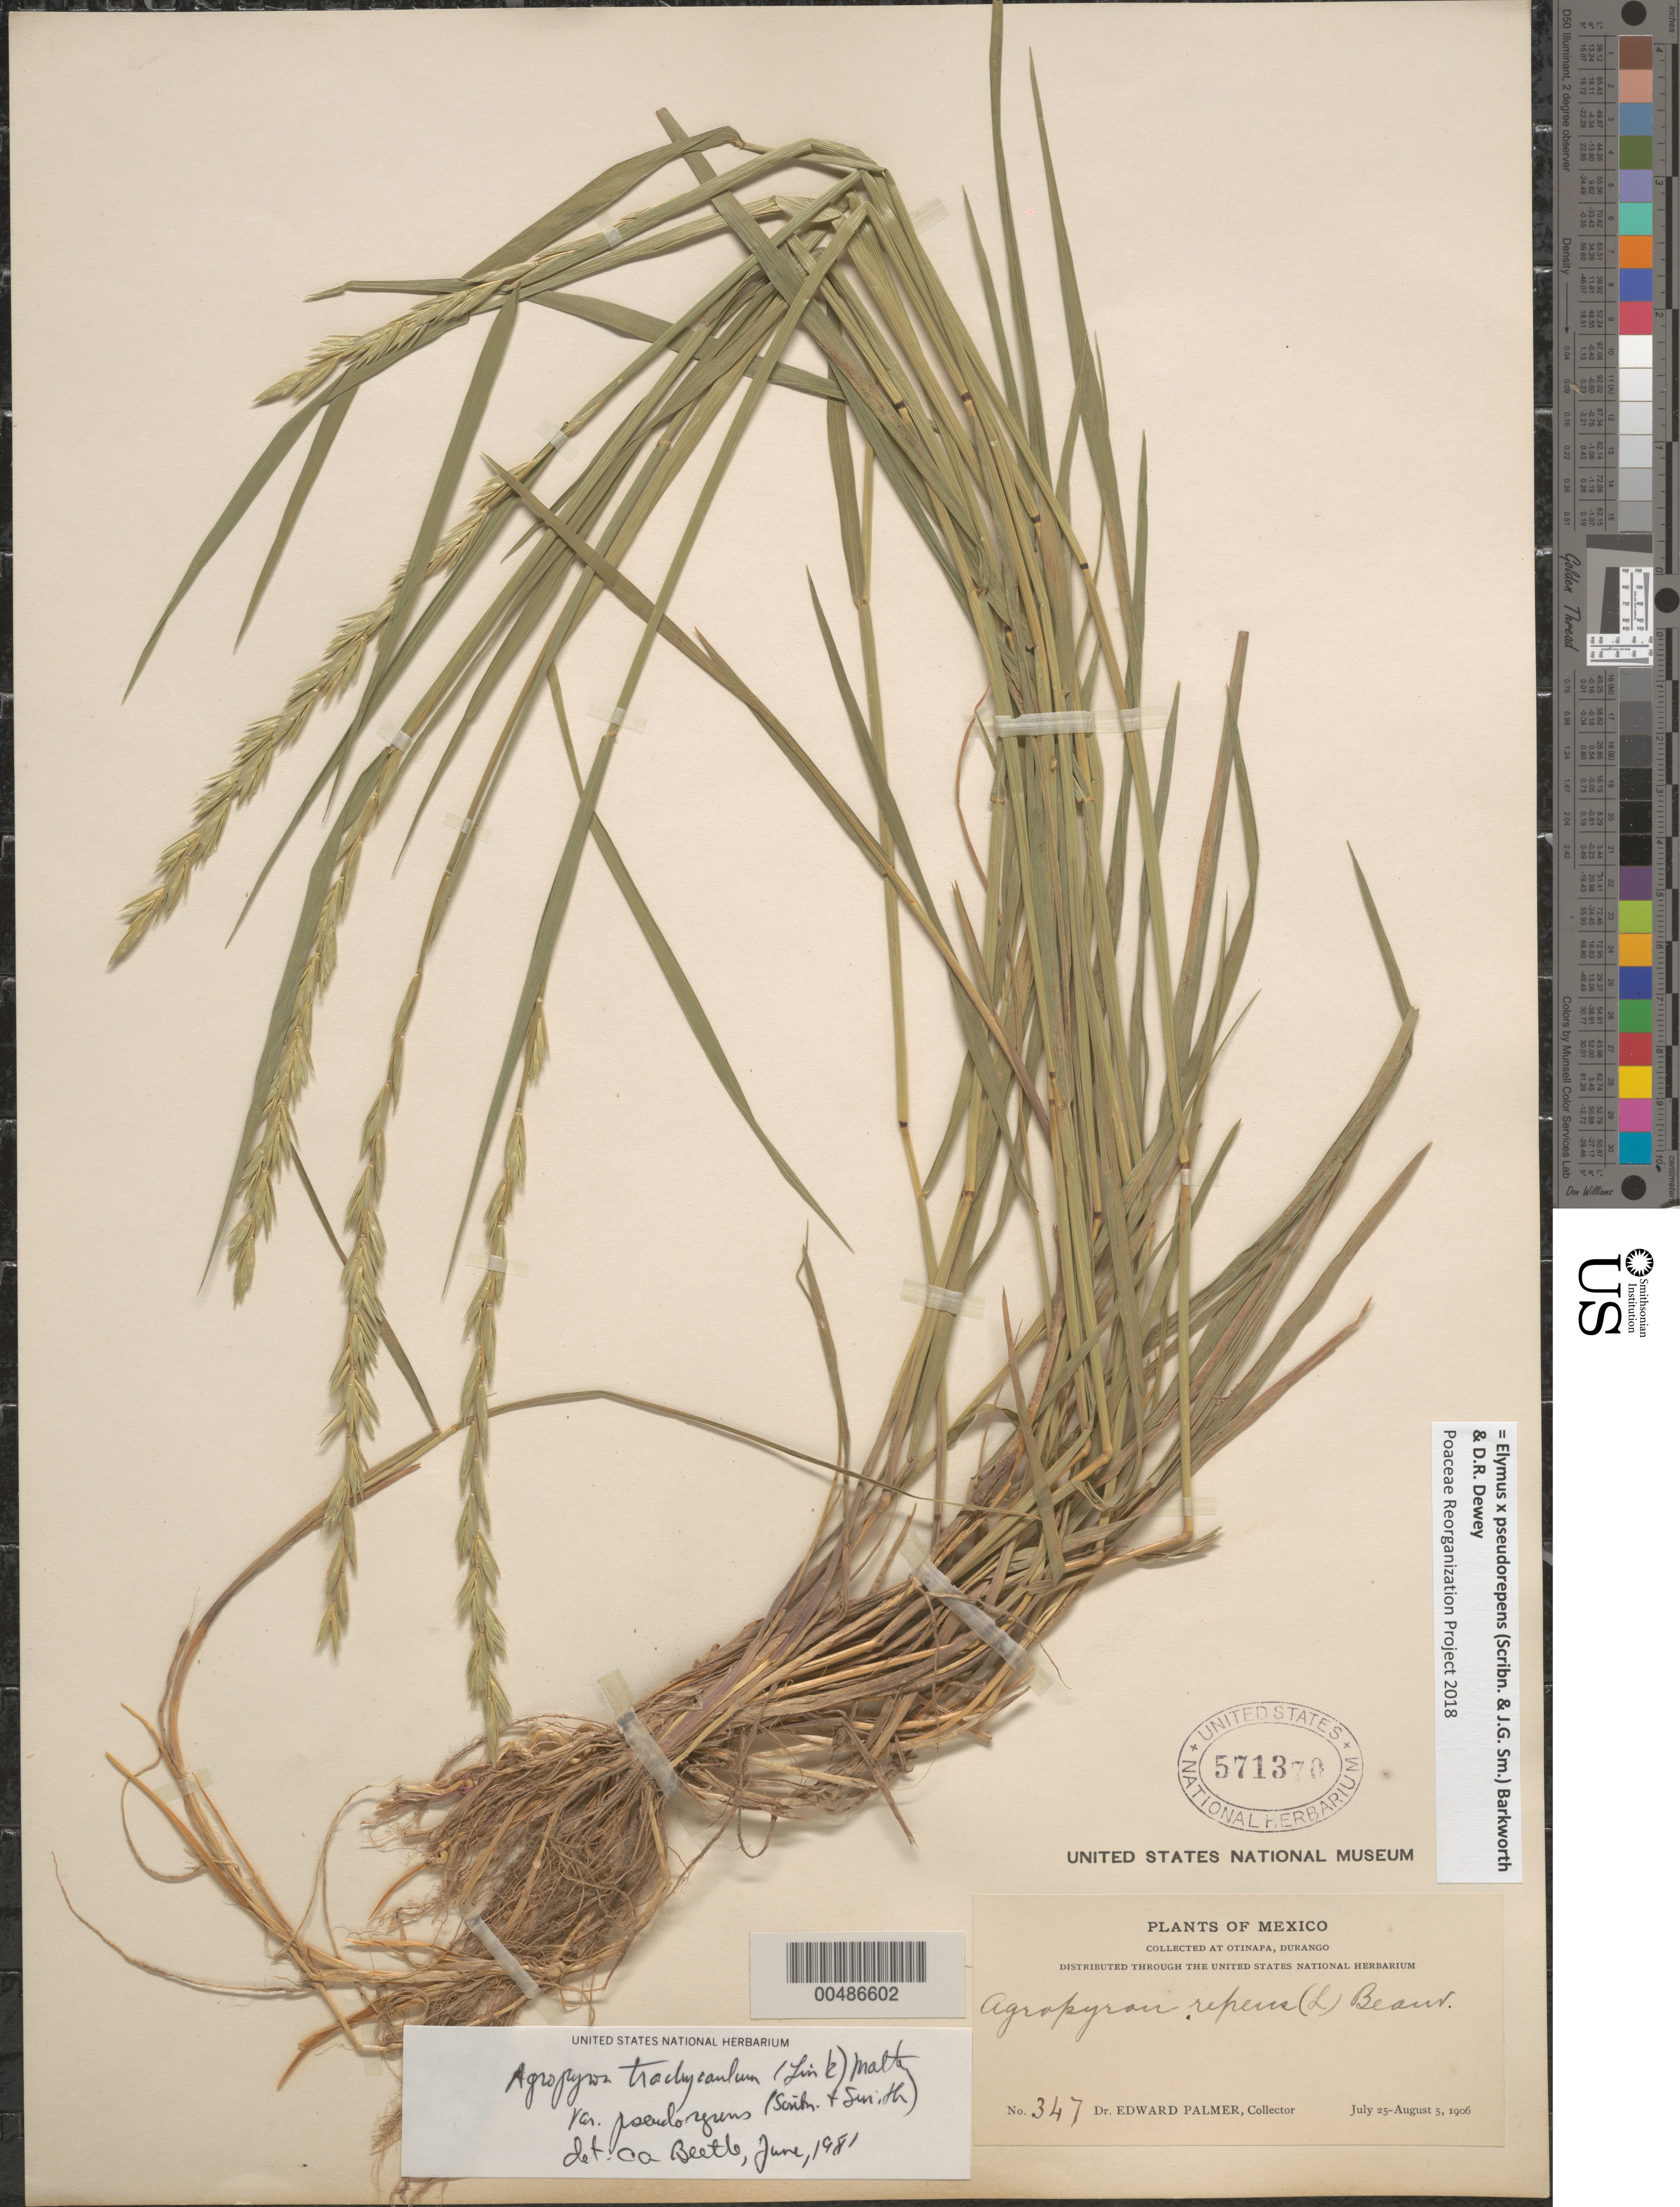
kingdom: Plantae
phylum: Tracheophyta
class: Liliopsida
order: Poales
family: Poaceae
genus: Elymus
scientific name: Elymus x pseudorepens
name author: (Scribn. & J.G. Sm.) Barkworth & Dewey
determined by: Poaceae Reorganization Project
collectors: E. Palmer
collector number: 347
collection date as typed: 25 Jul 1906 to 5 Aug 1906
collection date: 1906-07-25/1906-08-05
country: Mexico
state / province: Durango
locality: Otinapa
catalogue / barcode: US 571370